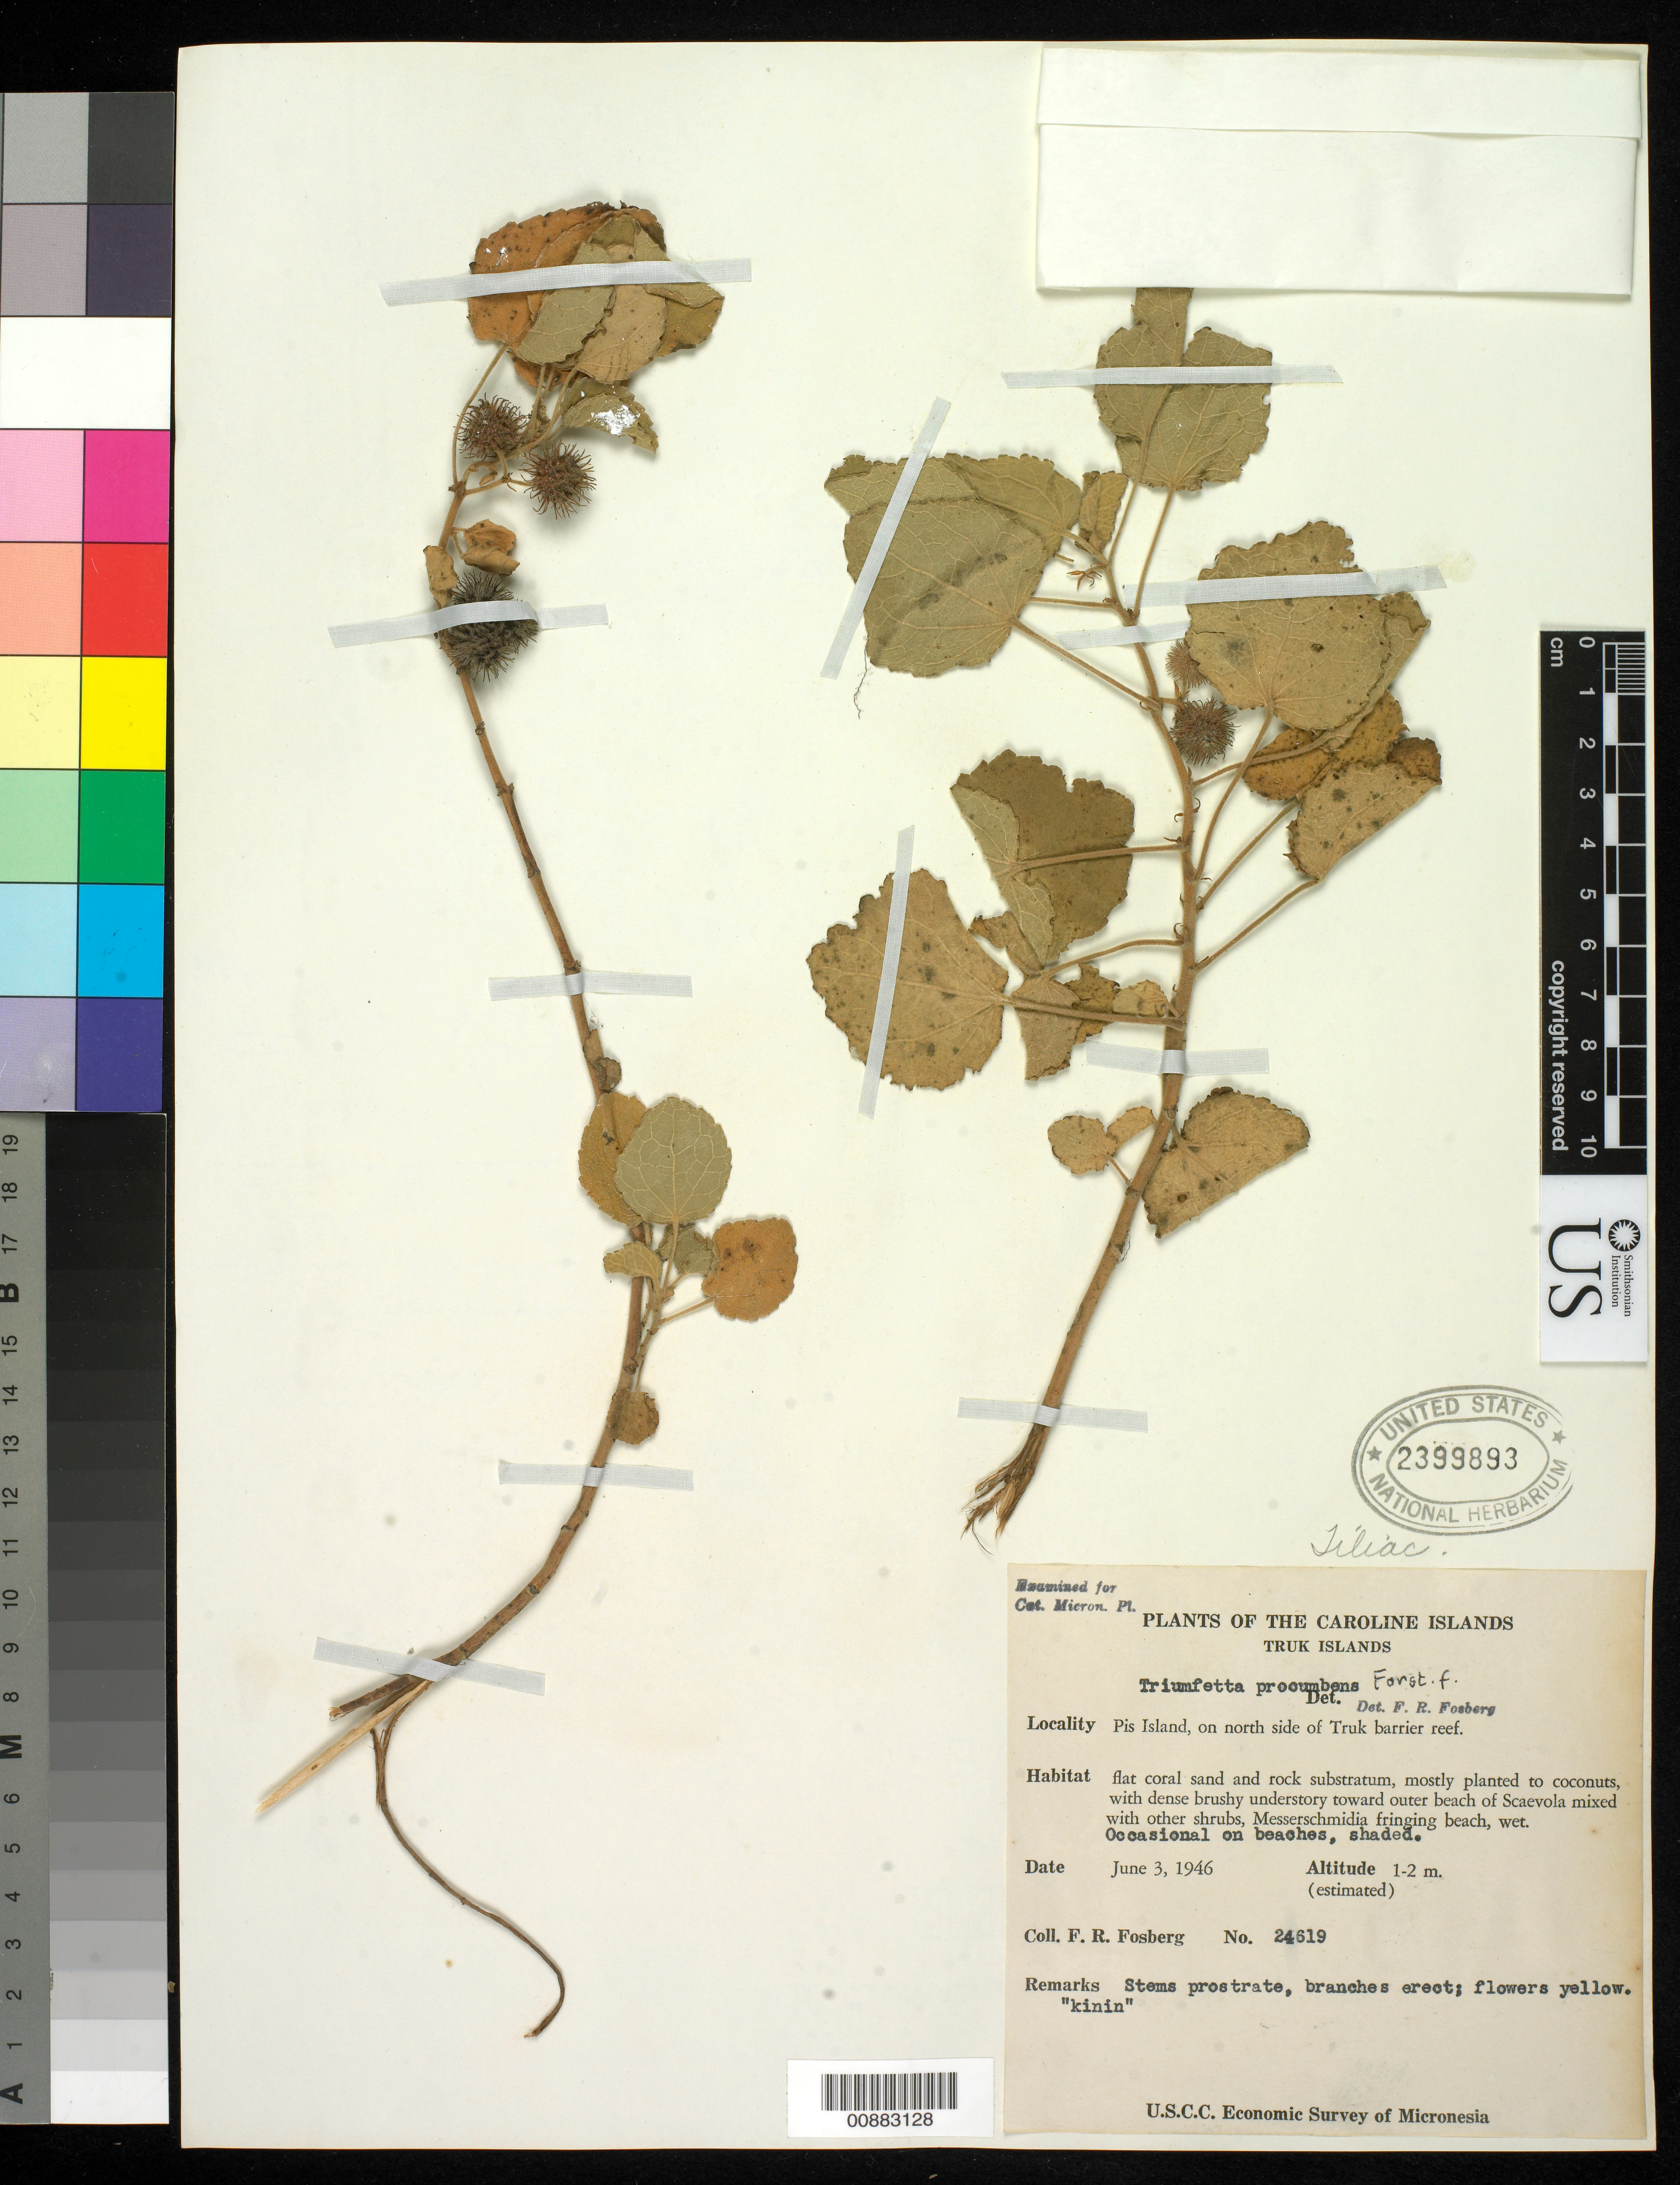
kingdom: Plantae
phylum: Tracheophyta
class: Magnoliopsida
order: Malvales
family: Malvaceae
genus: Triumfetta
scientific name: Triumfetta procumbens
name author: G. Forst.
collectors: F. R. Fosberg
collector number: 24619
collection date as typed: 29 May 1946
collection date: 1946-05-29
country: Micronesia, Federated States of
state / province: Truk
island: Nomwin Atoll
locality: Nomwin*, Hall Islands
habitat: flat coral sand and rock substratum, mostly planted to coconuts, with dense brushy understory. Occas on beaches, shaded.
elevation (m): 1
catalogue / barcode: US 2399893